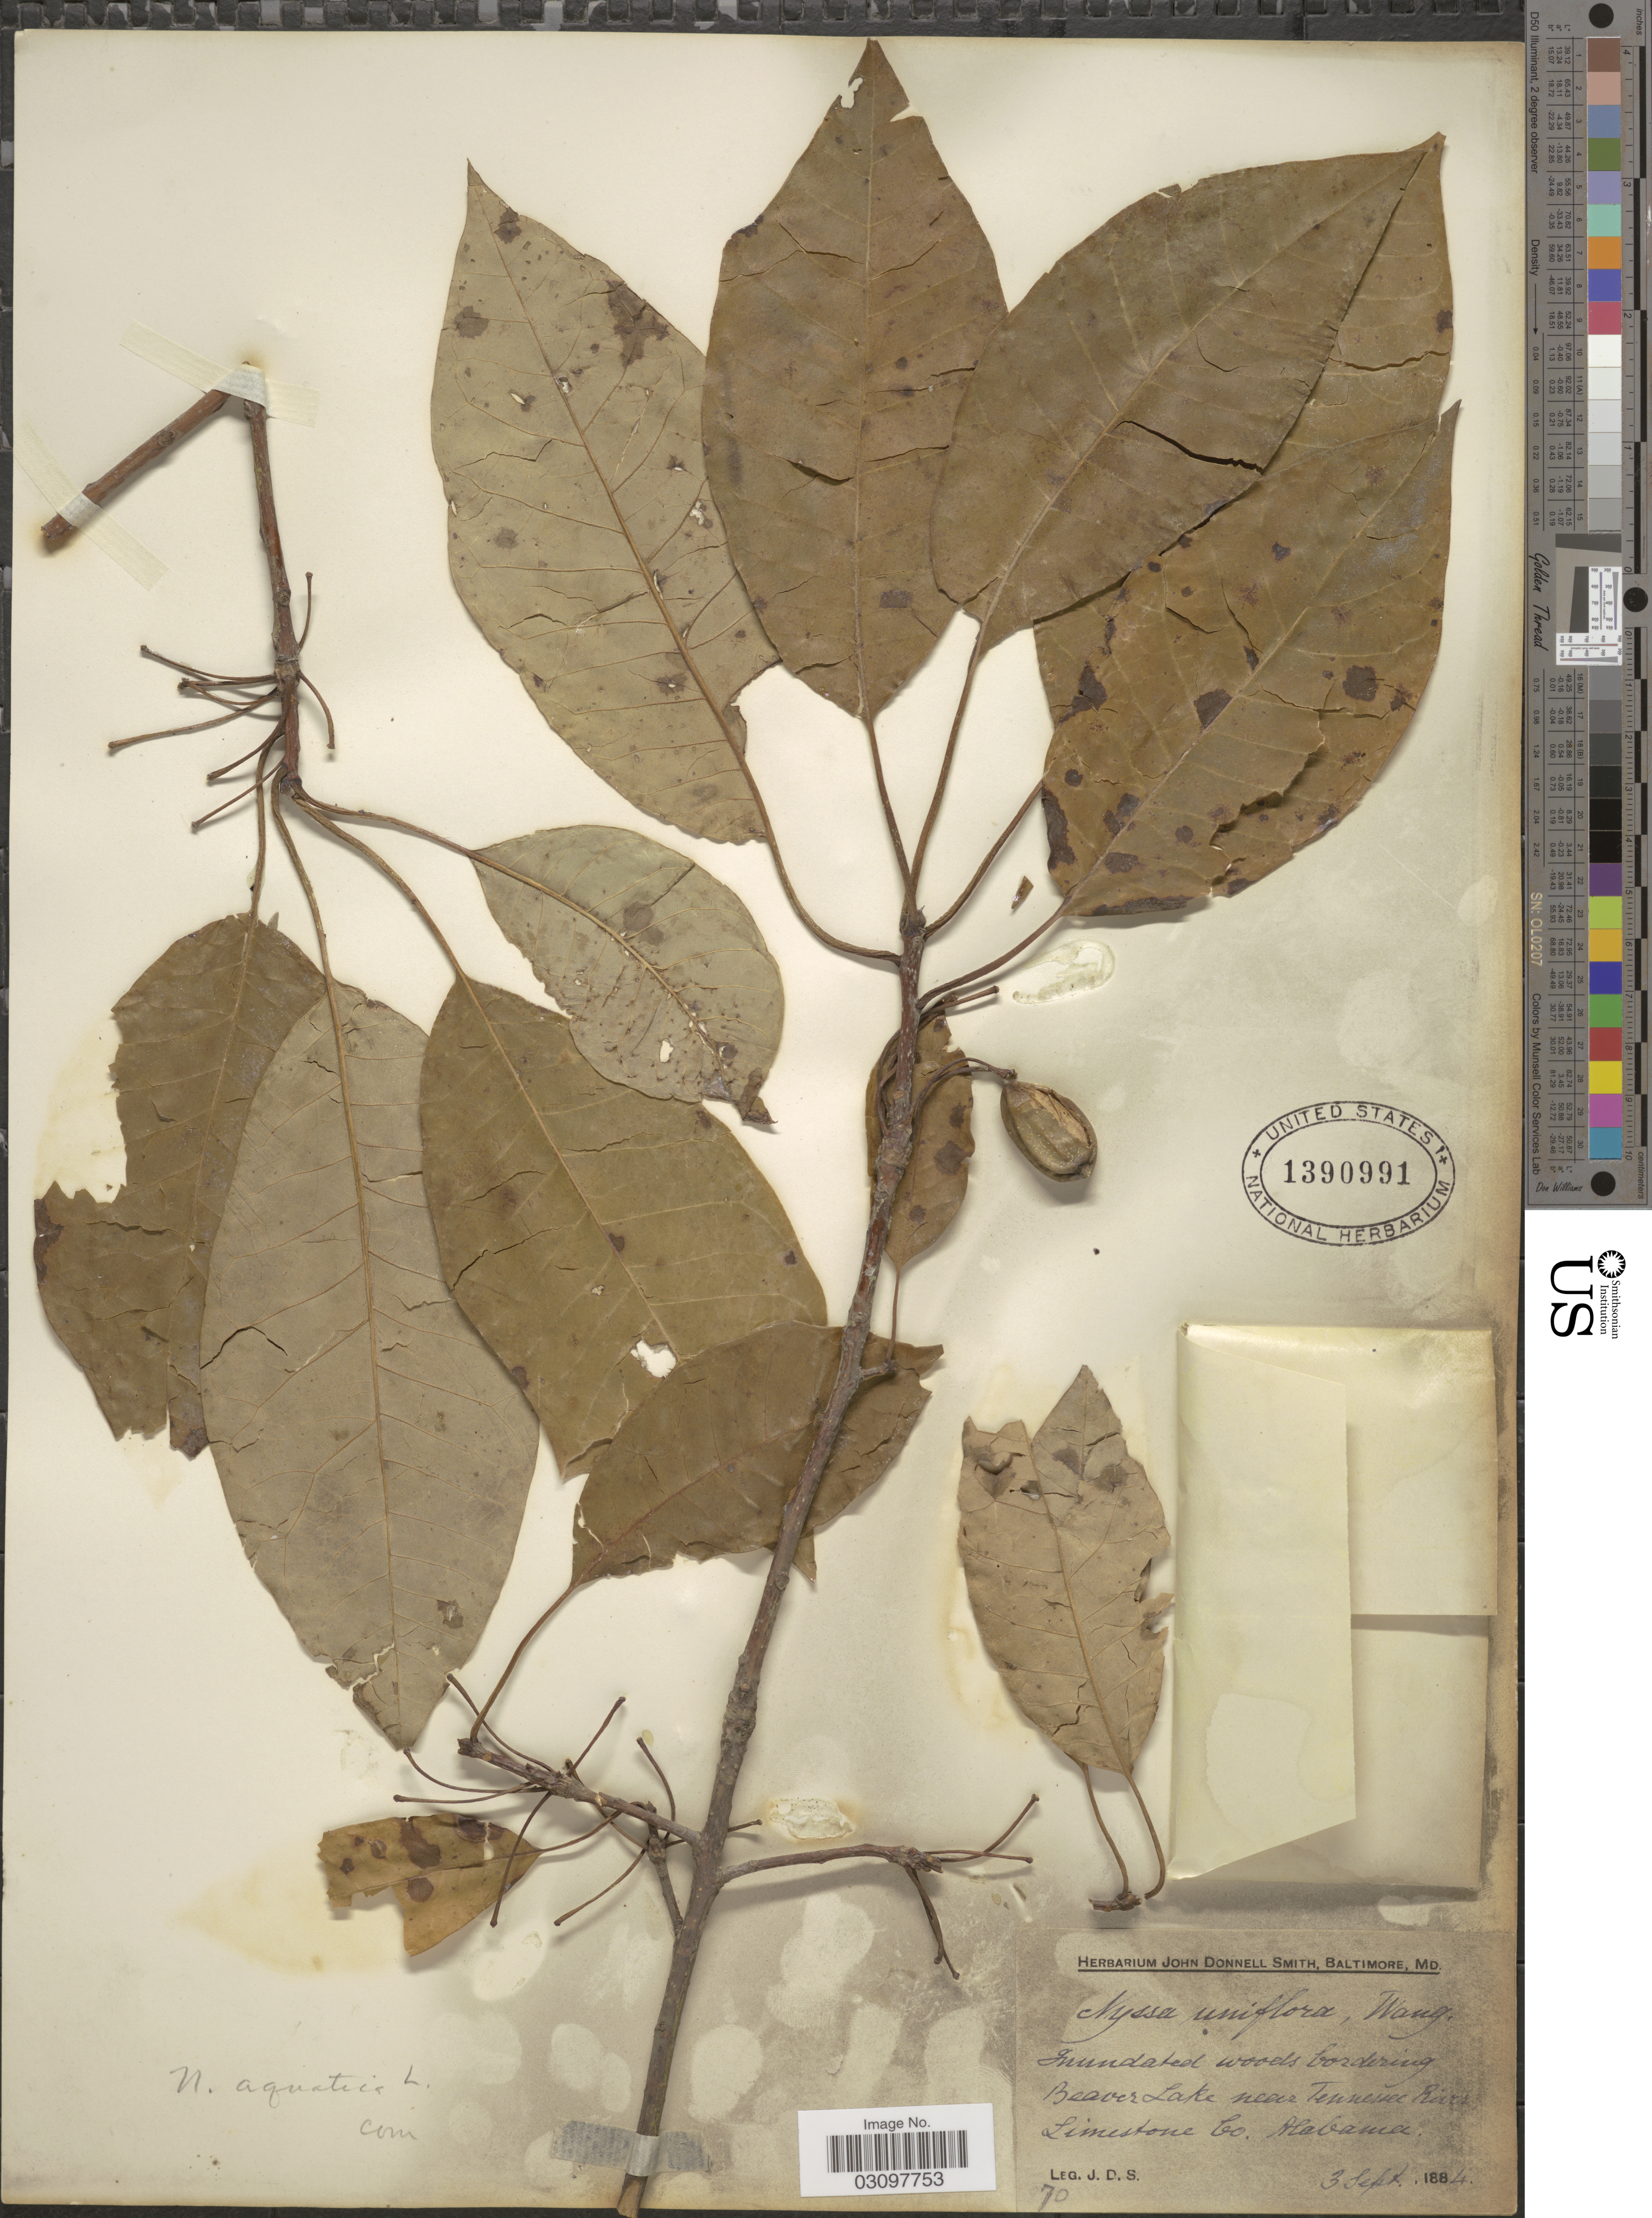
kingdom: Plantae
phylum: Tracheophyta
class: Magnoliopsida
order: Cornales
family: Nyssaceae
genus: Nyssa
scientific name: Nyssa aquatica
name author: L.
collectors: J. Donnell Smith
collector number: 70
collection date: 1884-09-03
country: United States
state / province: Alabama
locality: Inundated woods bordering Beaver Lake near Tennessee River, Limestone Co.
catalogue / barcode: US 1390991